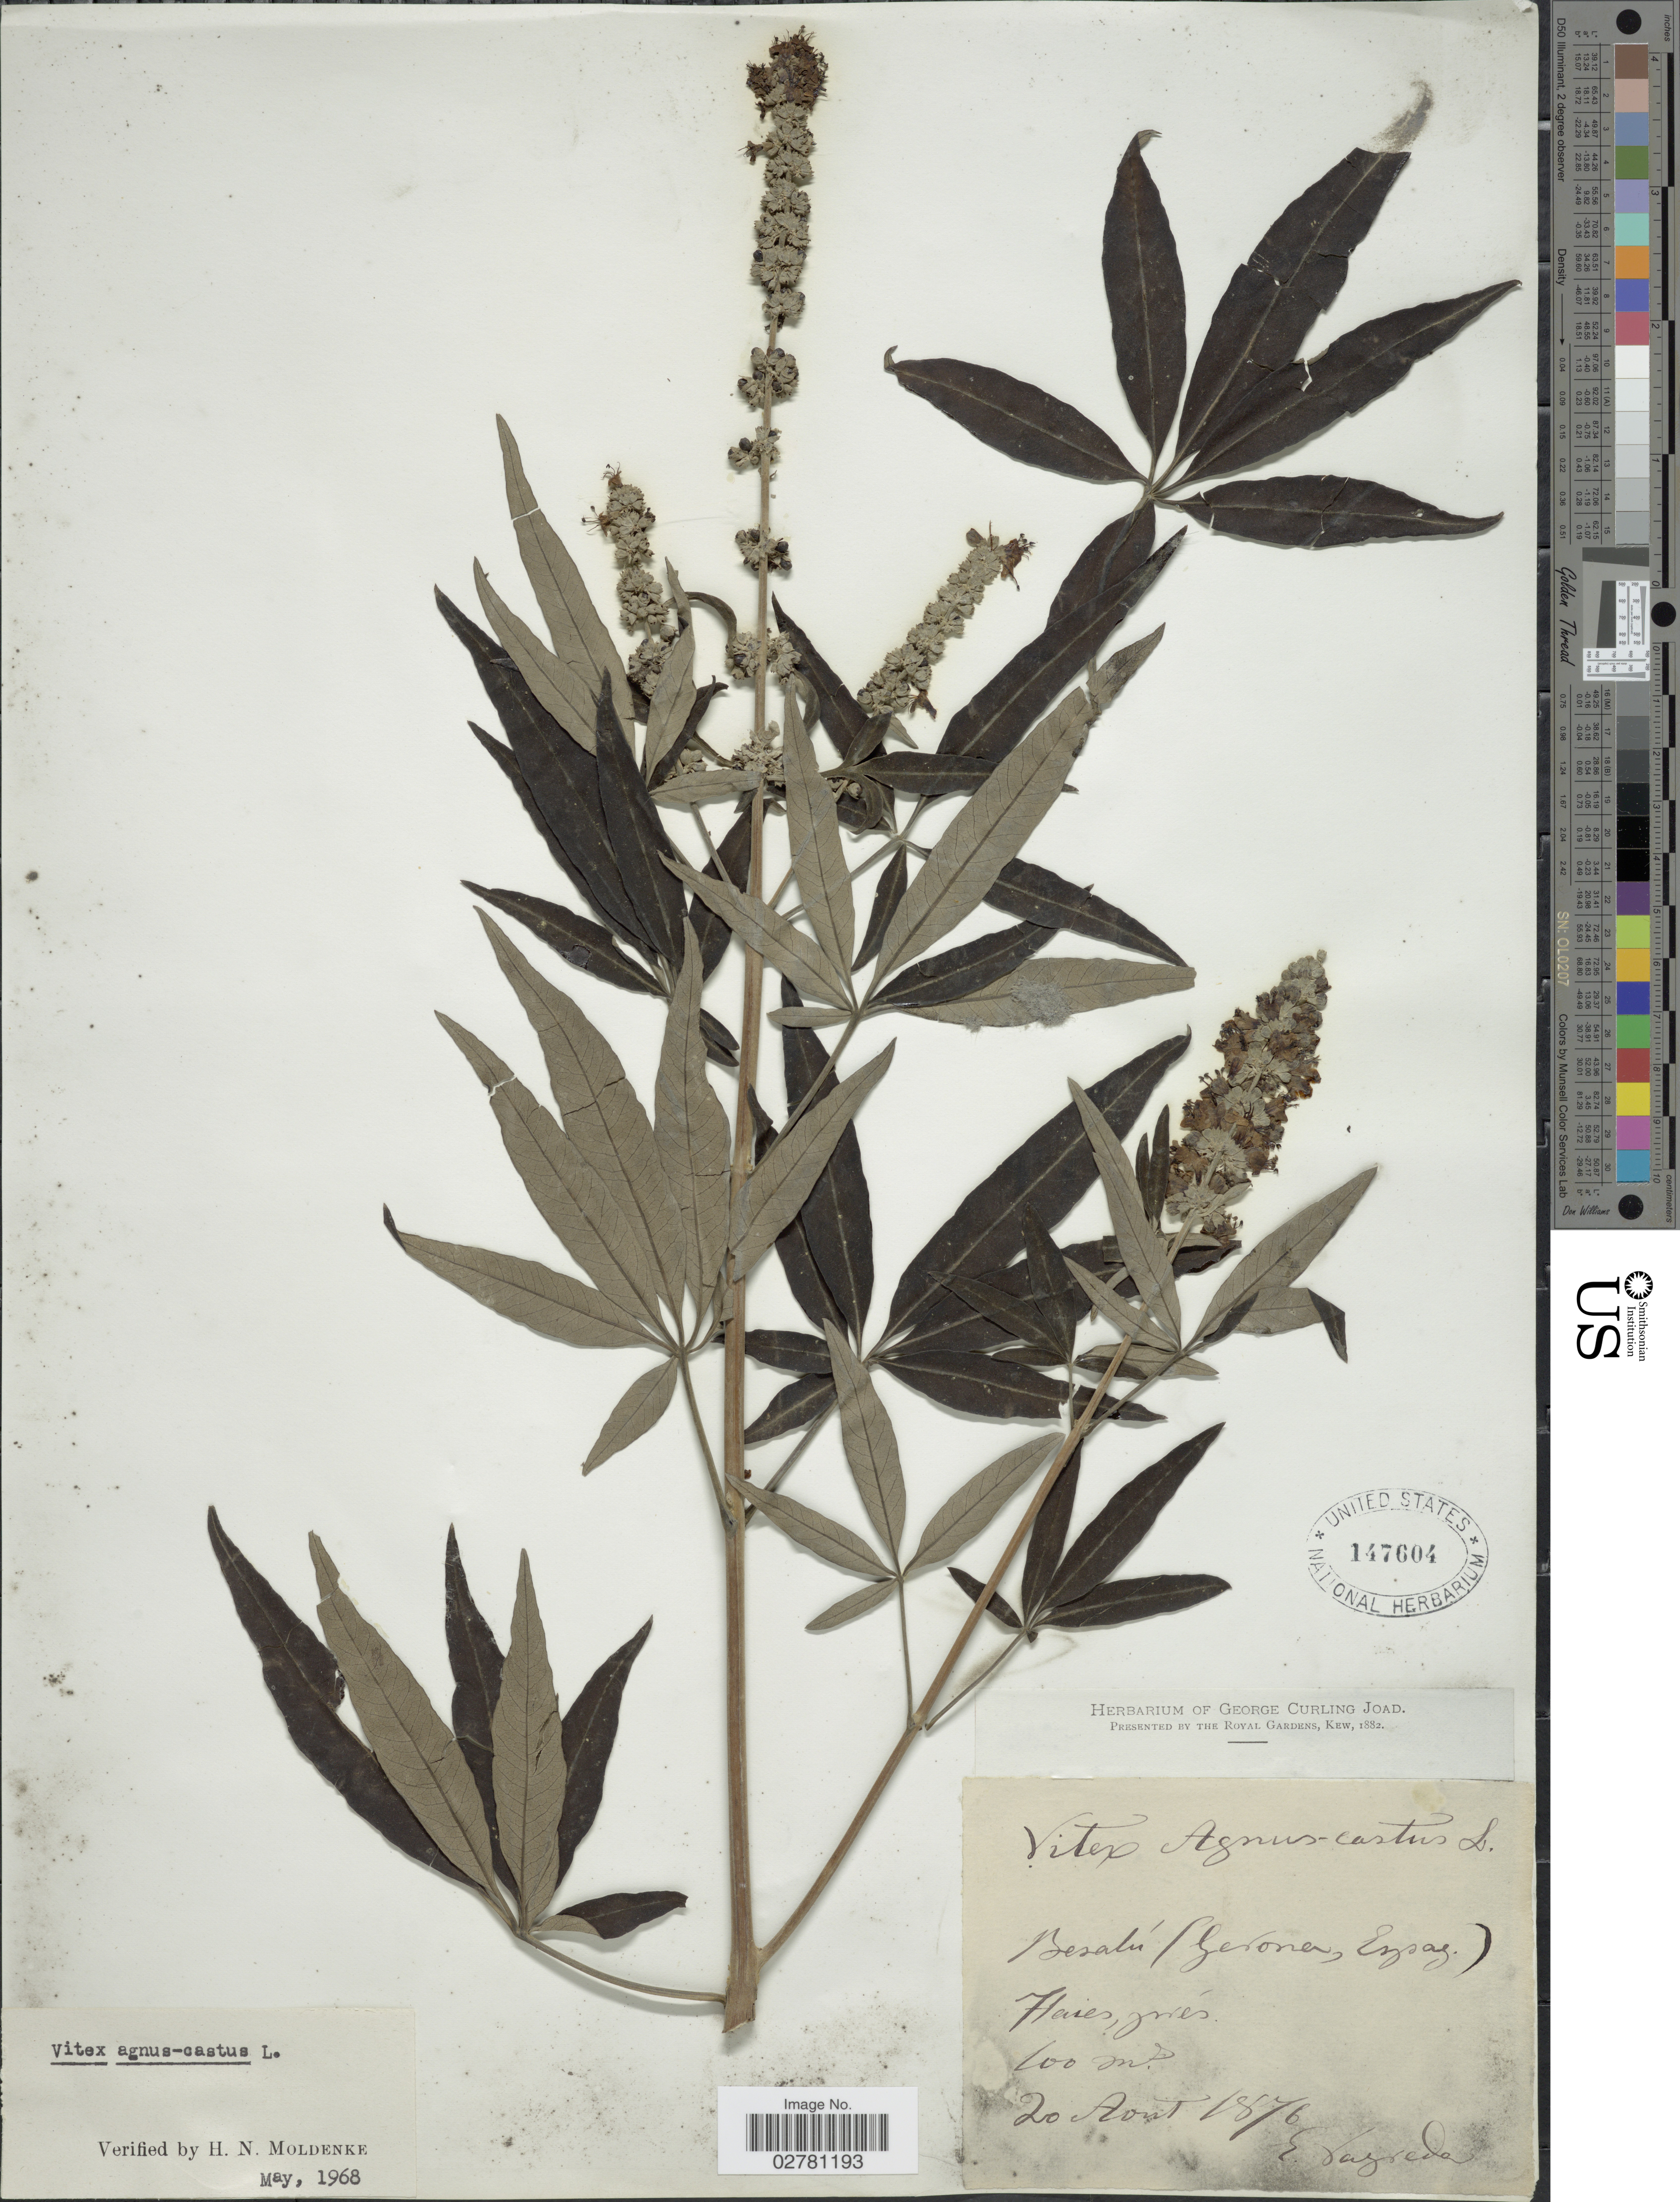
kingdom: Plantae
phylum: Tracheophyta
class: Magnoliopsida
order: Lamiales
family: Lamiaceae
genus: Vitex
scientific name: Vitex agnus-castus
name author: L.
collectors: E. Vayreda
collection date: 1876-08-20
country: Spain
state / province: Catalunya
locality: Besalú (Gerona, Espag.)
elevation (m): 100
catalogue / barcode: US 147604